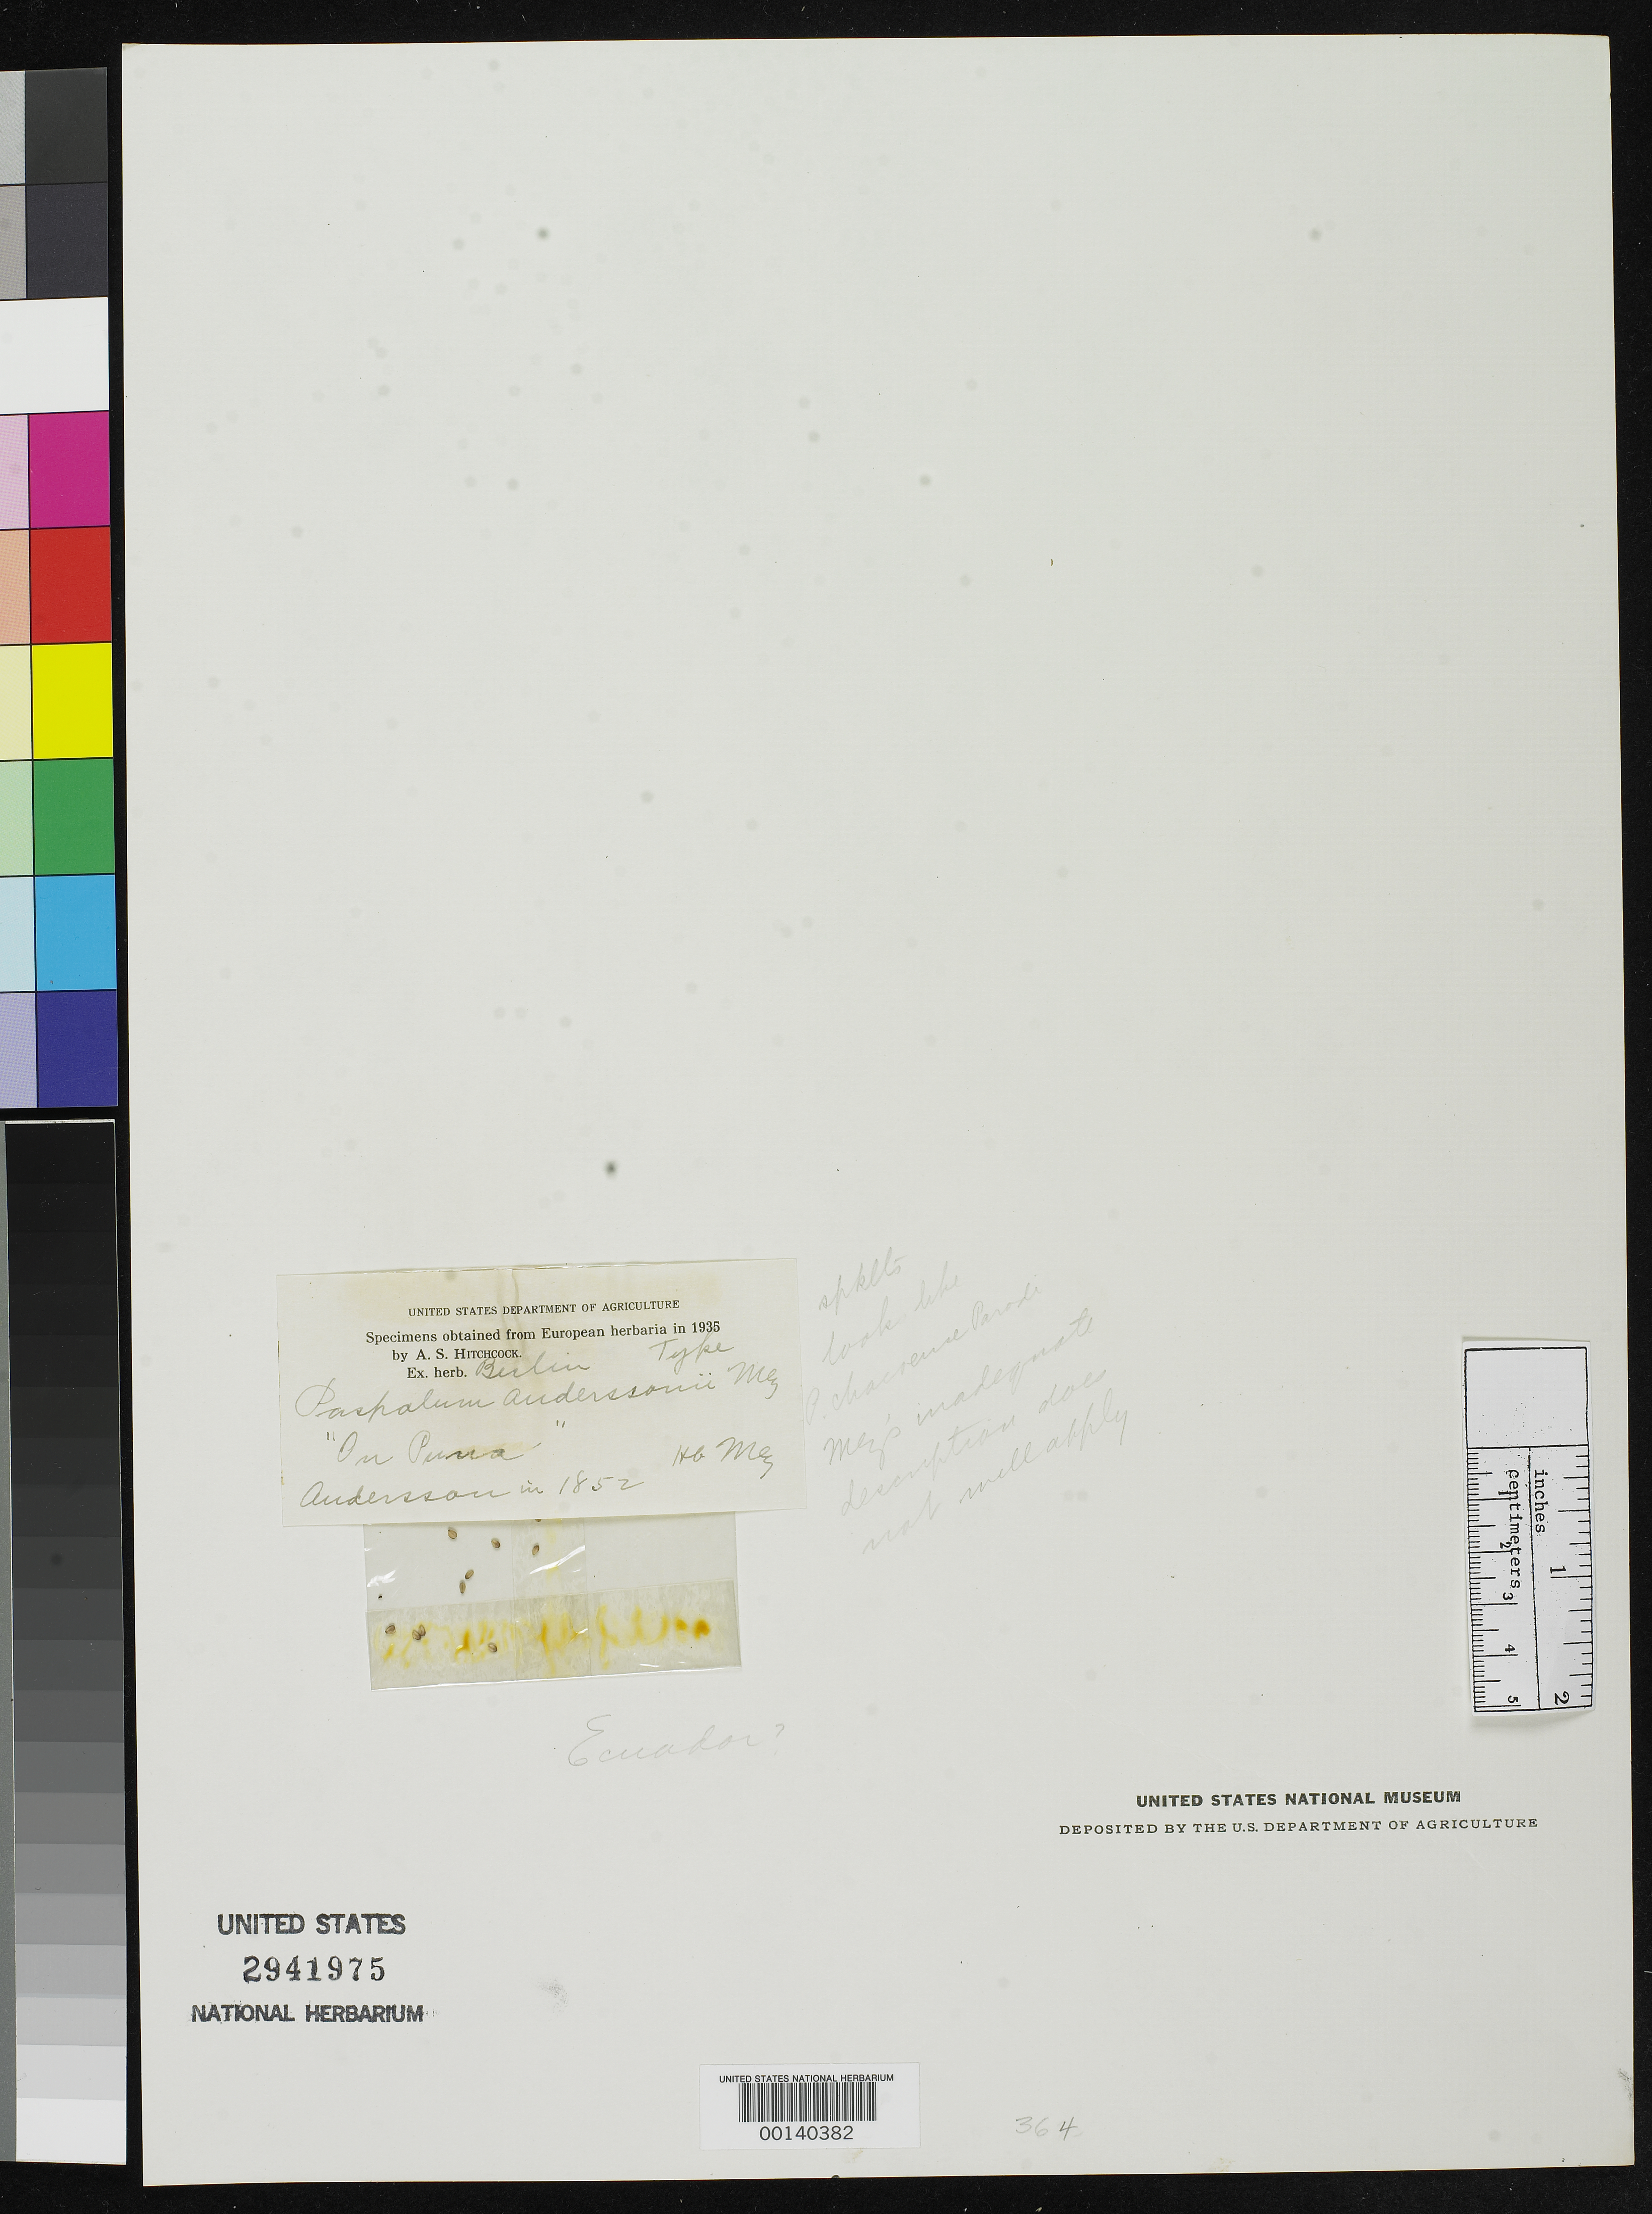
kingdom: Plantae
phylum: Tracheophyta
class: Liliopsida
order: Poales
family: Poaceae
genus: Paspalum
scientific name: Paspalum anderssonii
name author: Mez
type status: Type Fragment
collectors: N. J. Andersson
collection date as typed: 1852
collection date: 1852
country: Peru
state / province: San Martín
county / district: Mariscal Cáceres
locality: Rio Huallaga, margen Derecha del; Balsa Probana; dtto. Tocache Nuevo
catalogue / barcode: US 2941975